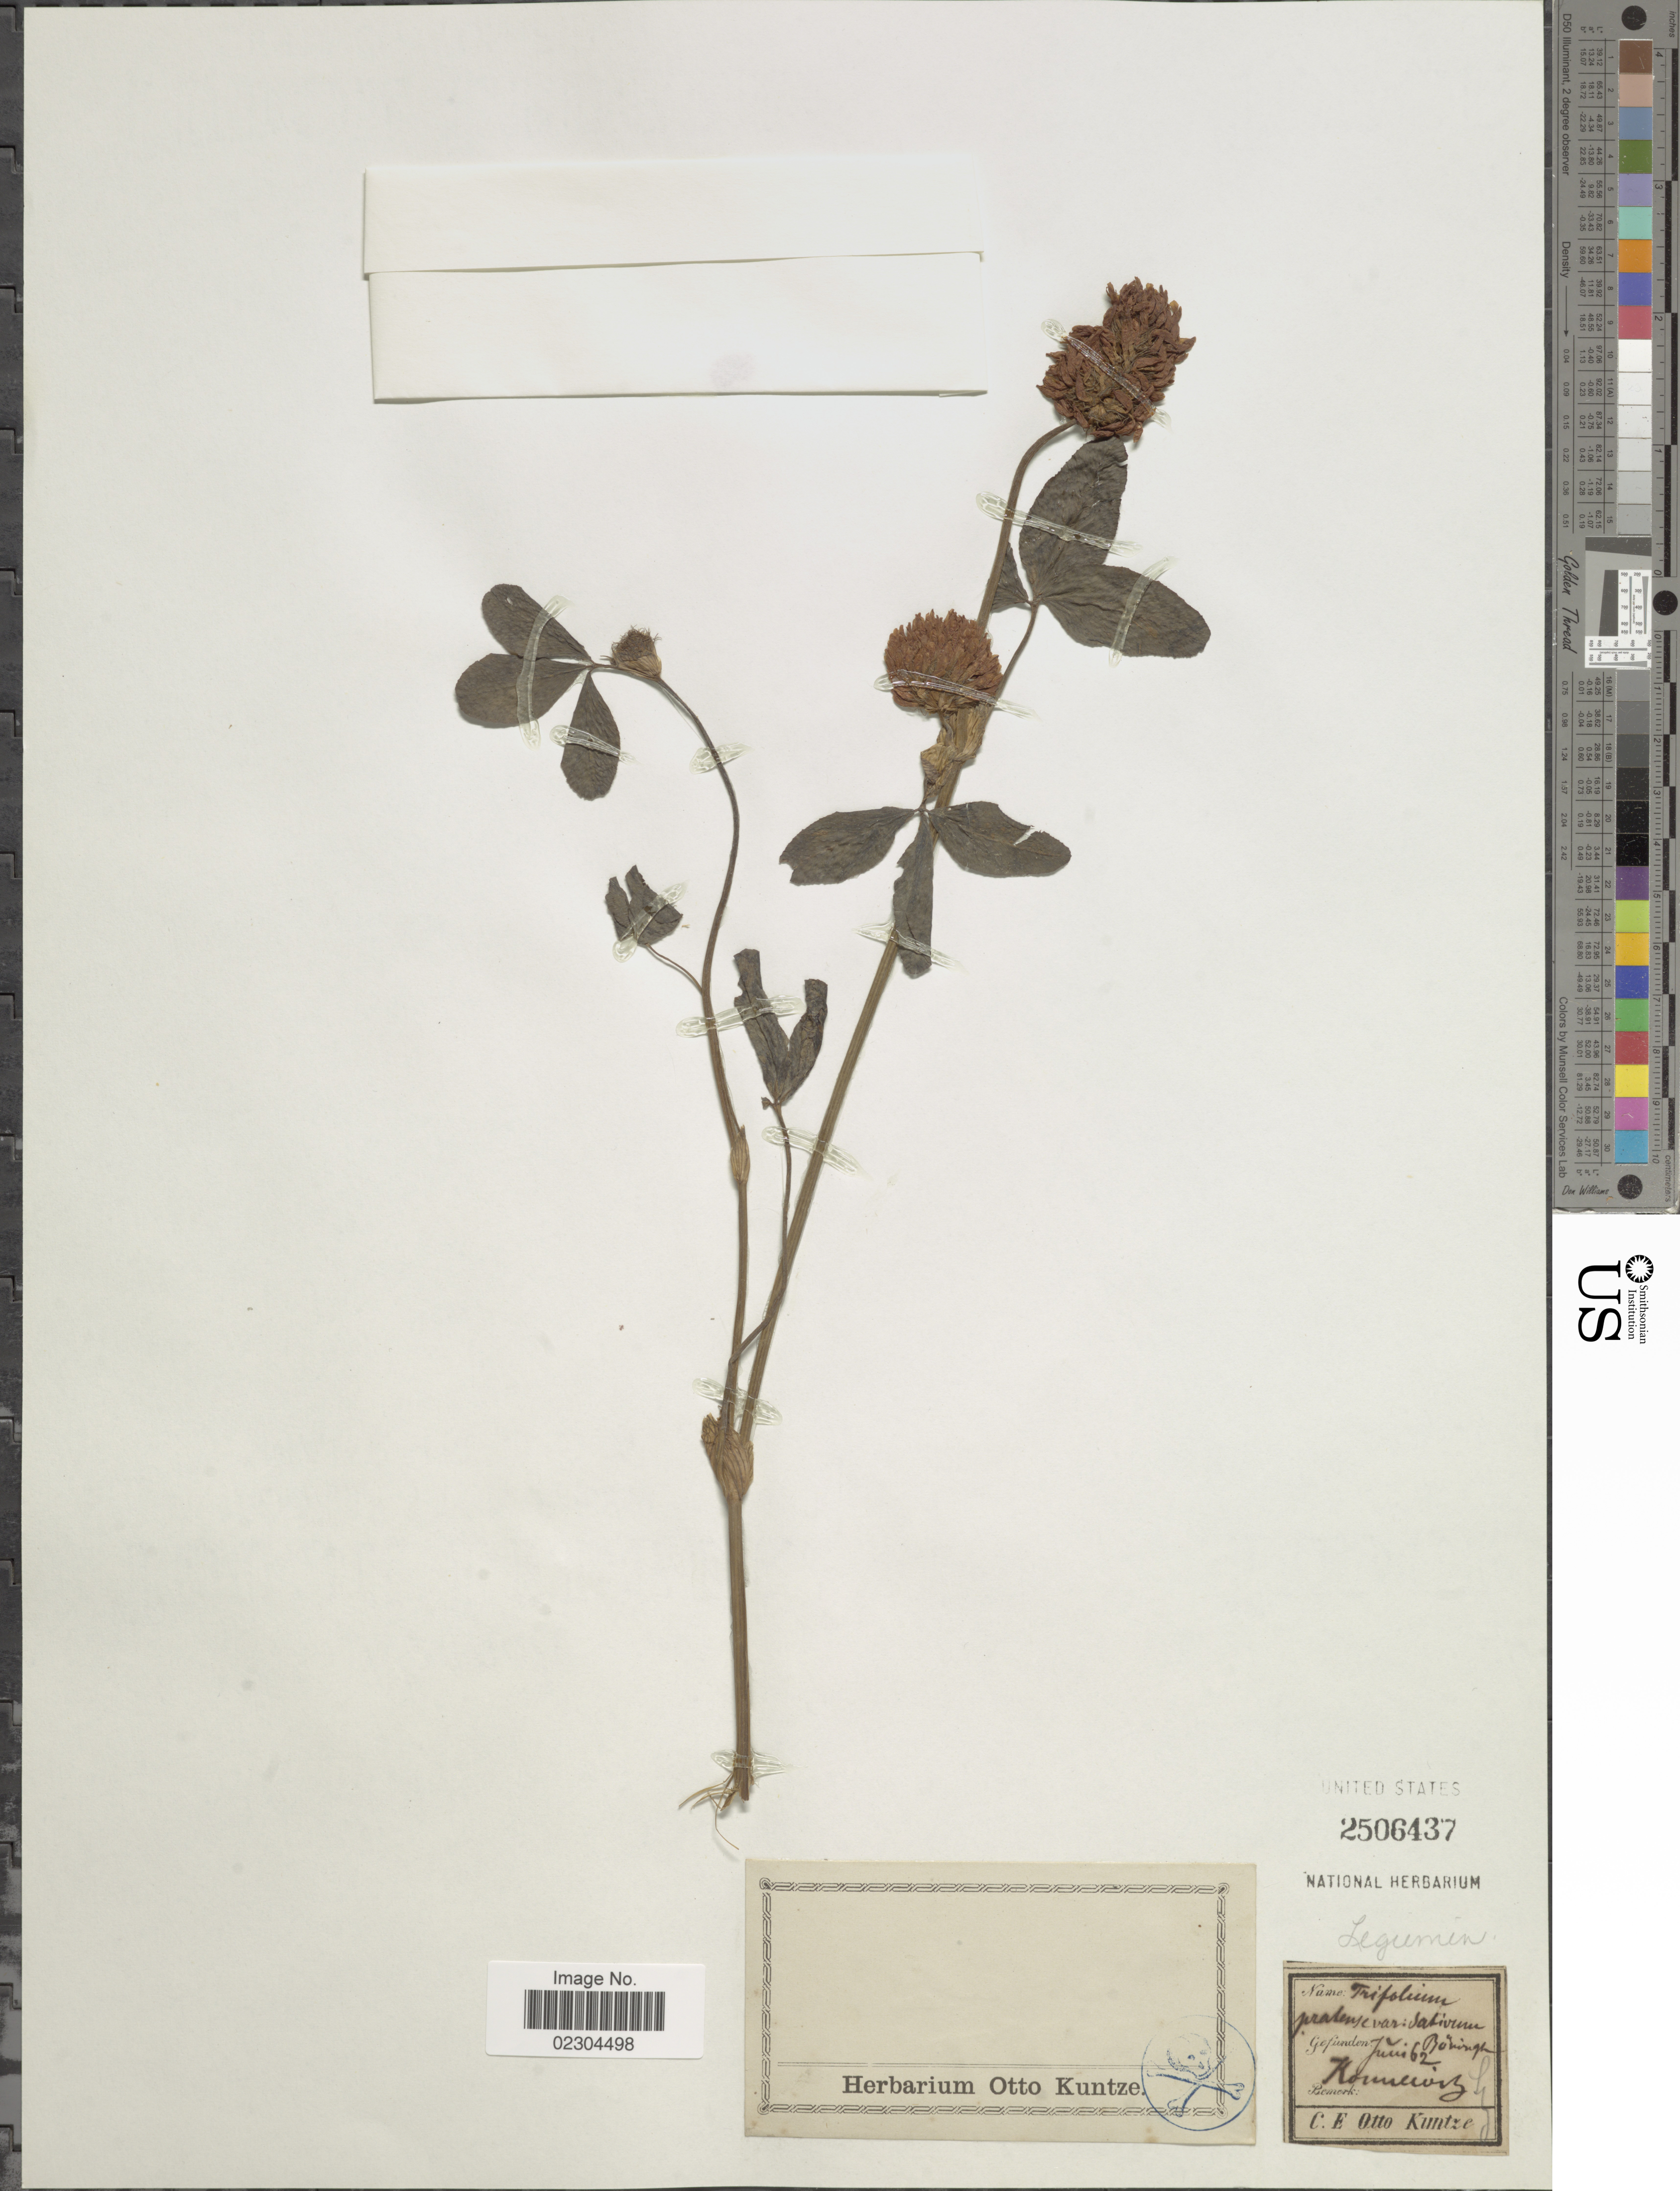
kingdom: Plantae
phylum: Tracheophyta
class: Magnoliopsida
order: Fabales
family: Fabaceae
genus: Trifolium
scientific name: Trifolium pratense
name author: L.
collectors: C.E.O. Kuntze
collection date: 1862-06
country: Germany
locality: Connewitz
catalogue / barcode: US 2506437